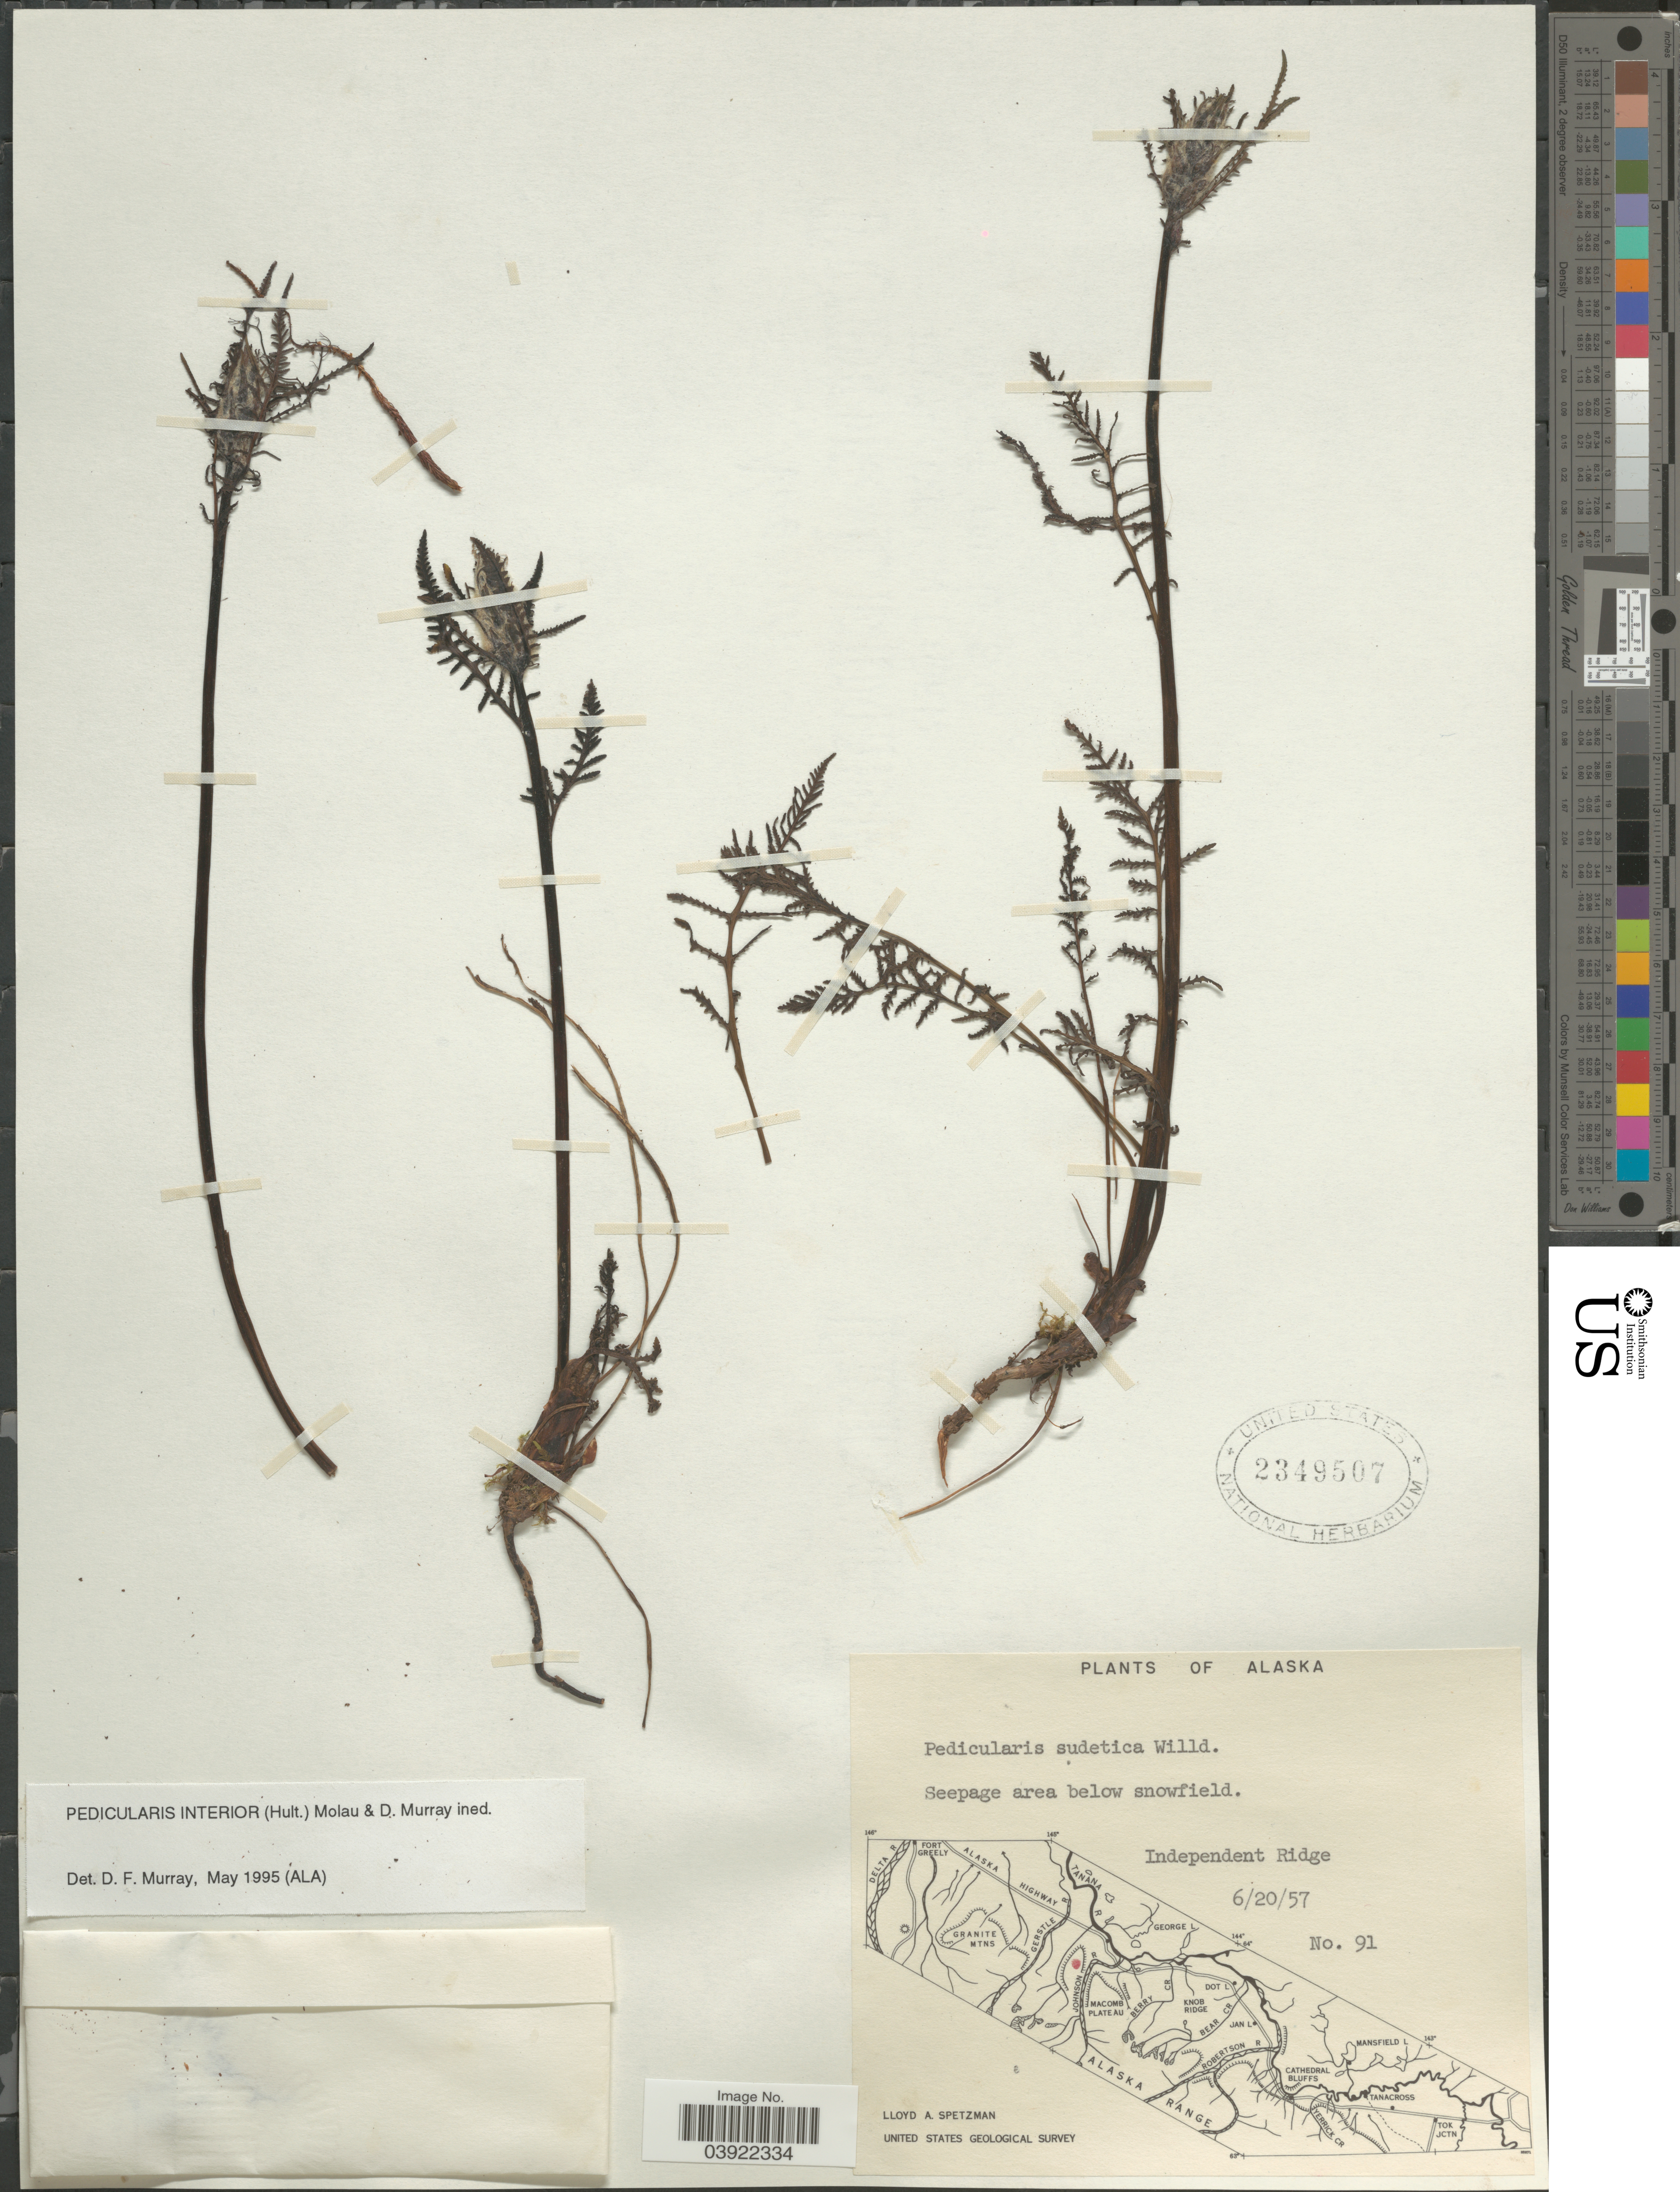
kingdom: Plantae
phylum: Tracheophyta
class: Magnoliopsida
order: Lamiales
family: Orobanchaceae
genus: Pedicularis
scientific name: Pedicularis interior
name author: (Hultén) Molau & D.F. Murray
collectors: L. Spetzman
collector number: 91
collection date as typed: Transcribed d/m/y: 20/6/57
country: United States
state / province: Alaska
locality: Seapage area below snowfield. Independent Ridge.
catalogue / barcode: US 2349507